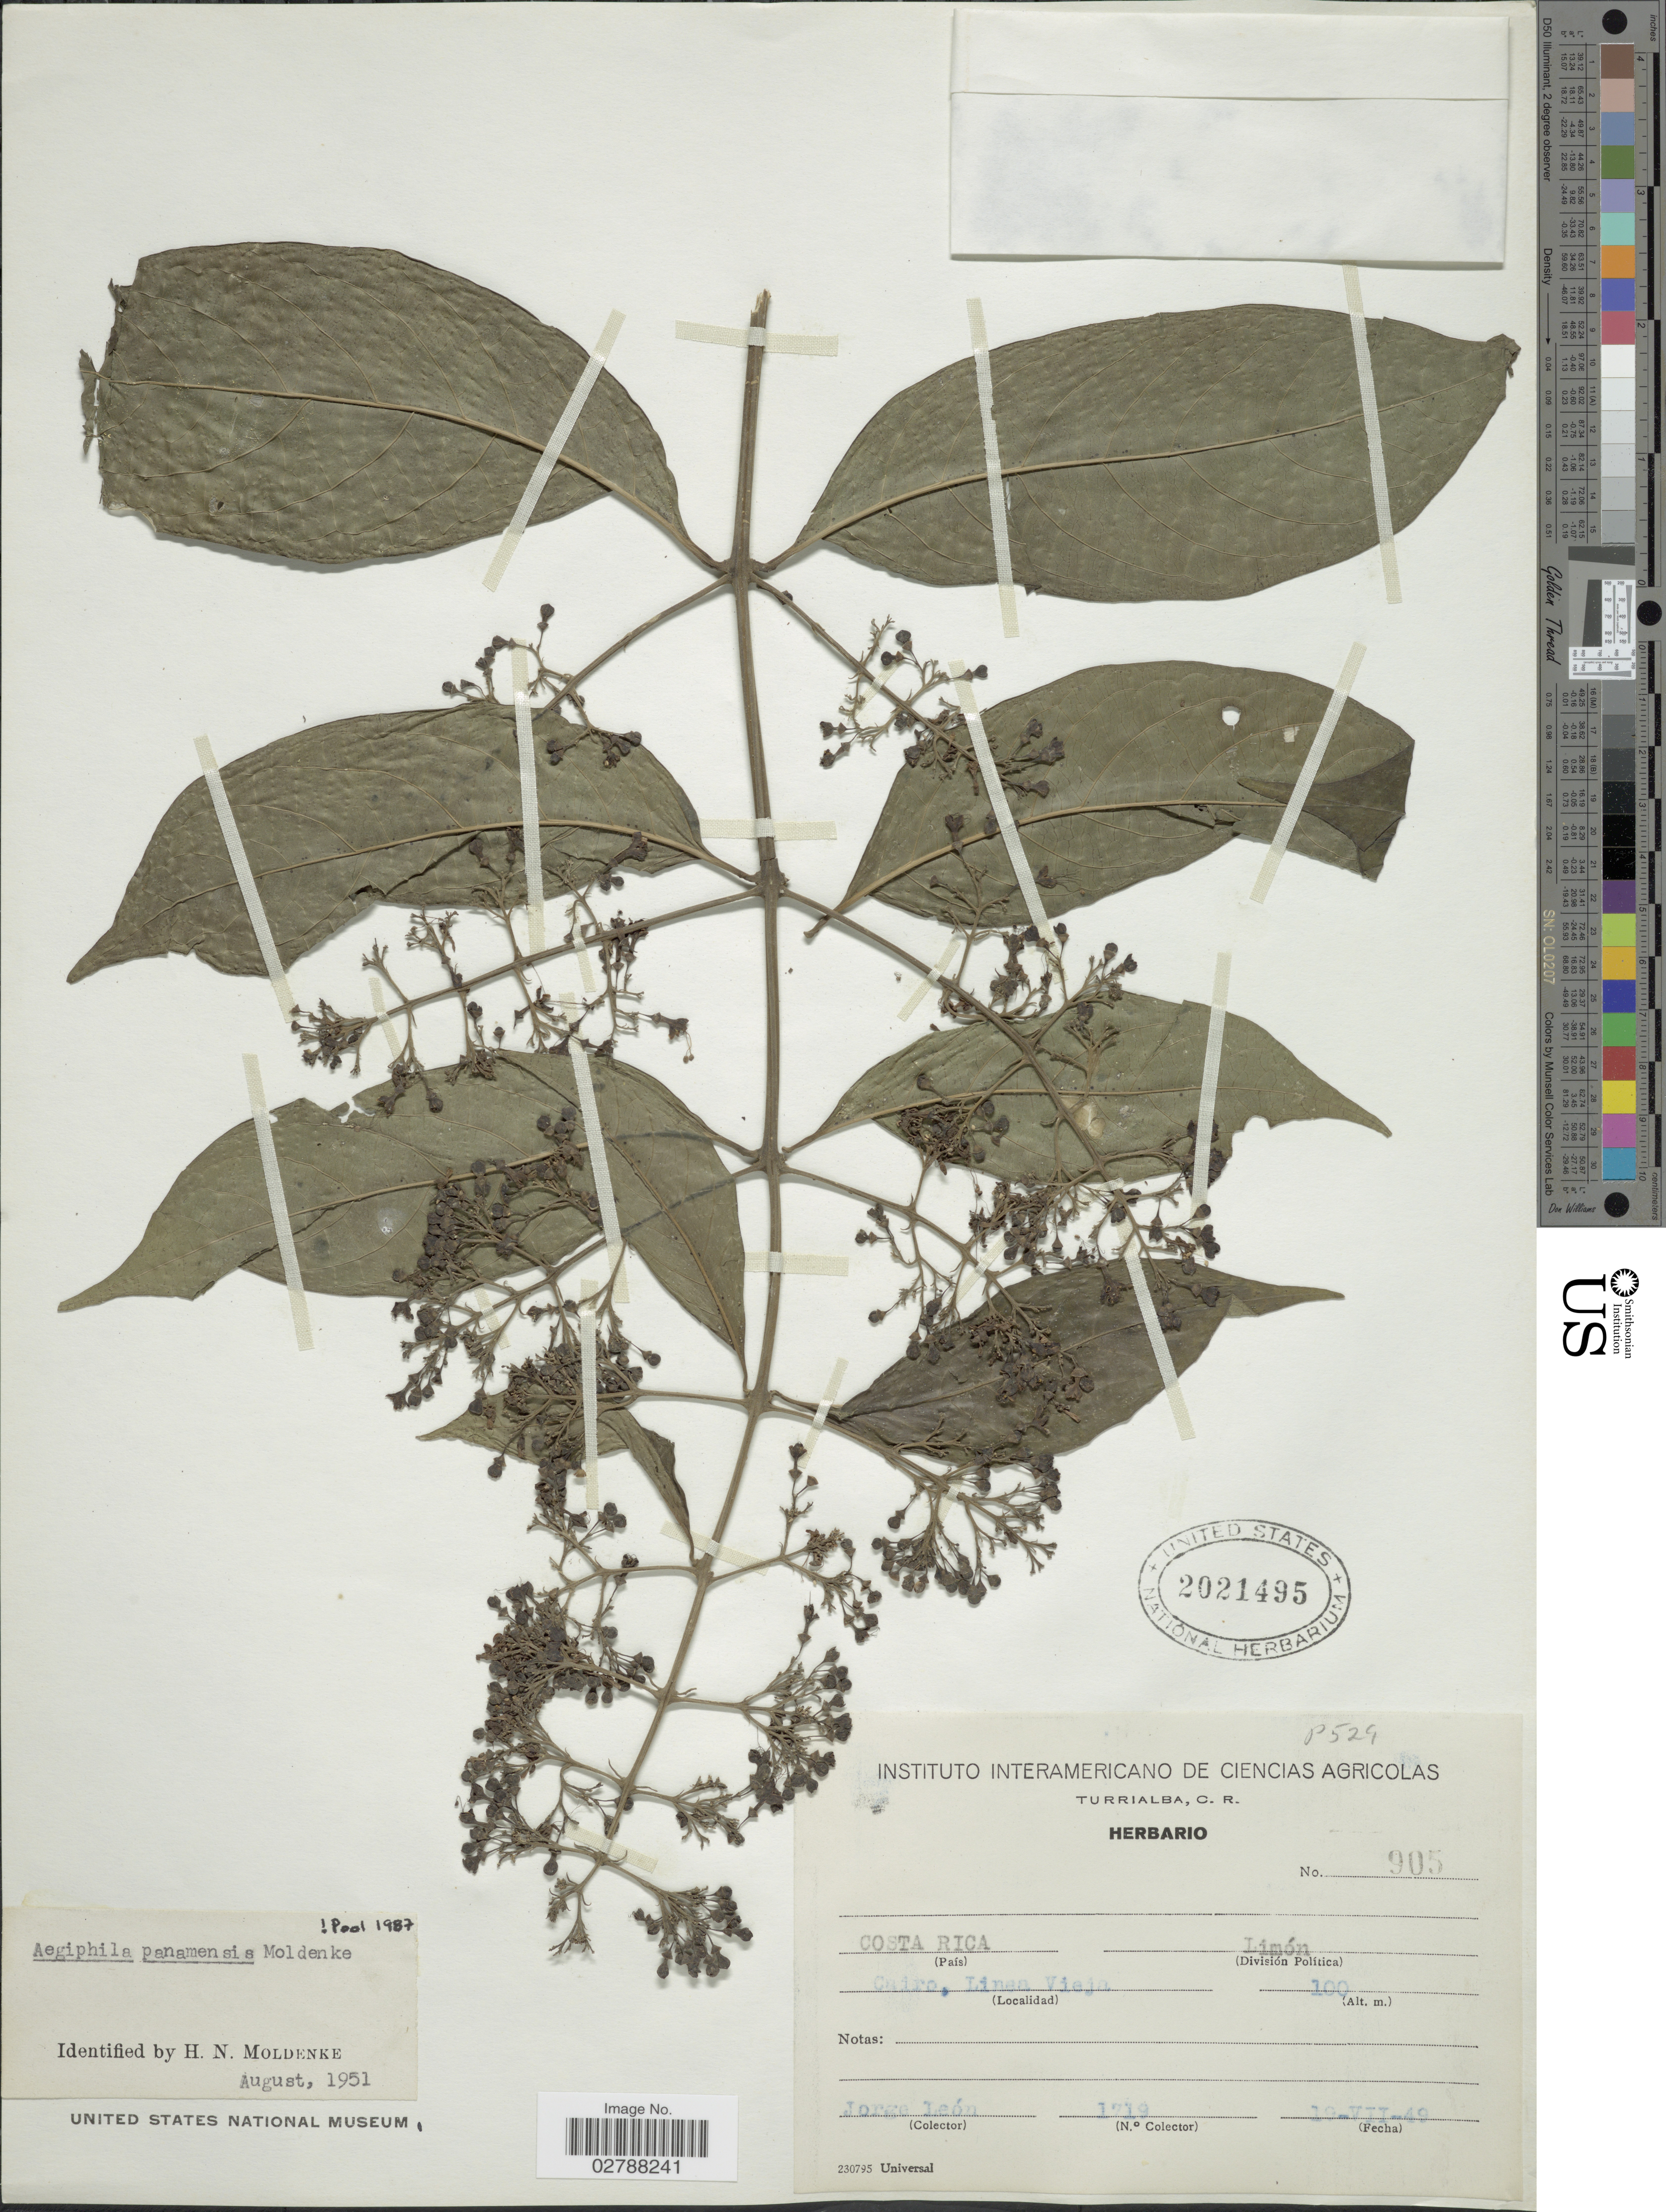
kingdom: Plantae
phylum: Tracheophyta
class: Magnoliopsida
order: Lamiales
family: Lamiaceae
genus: Aegiphila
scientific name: Aegiphila panamensis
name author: Moldenke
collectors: J. León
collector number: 1719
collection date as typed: Transcribed d/m/y: 19/7/49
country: Costa Rica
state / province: Limón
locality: Limón (División Política). Cairo, Linea Viaja.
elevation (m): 100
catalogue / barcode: US 2021495